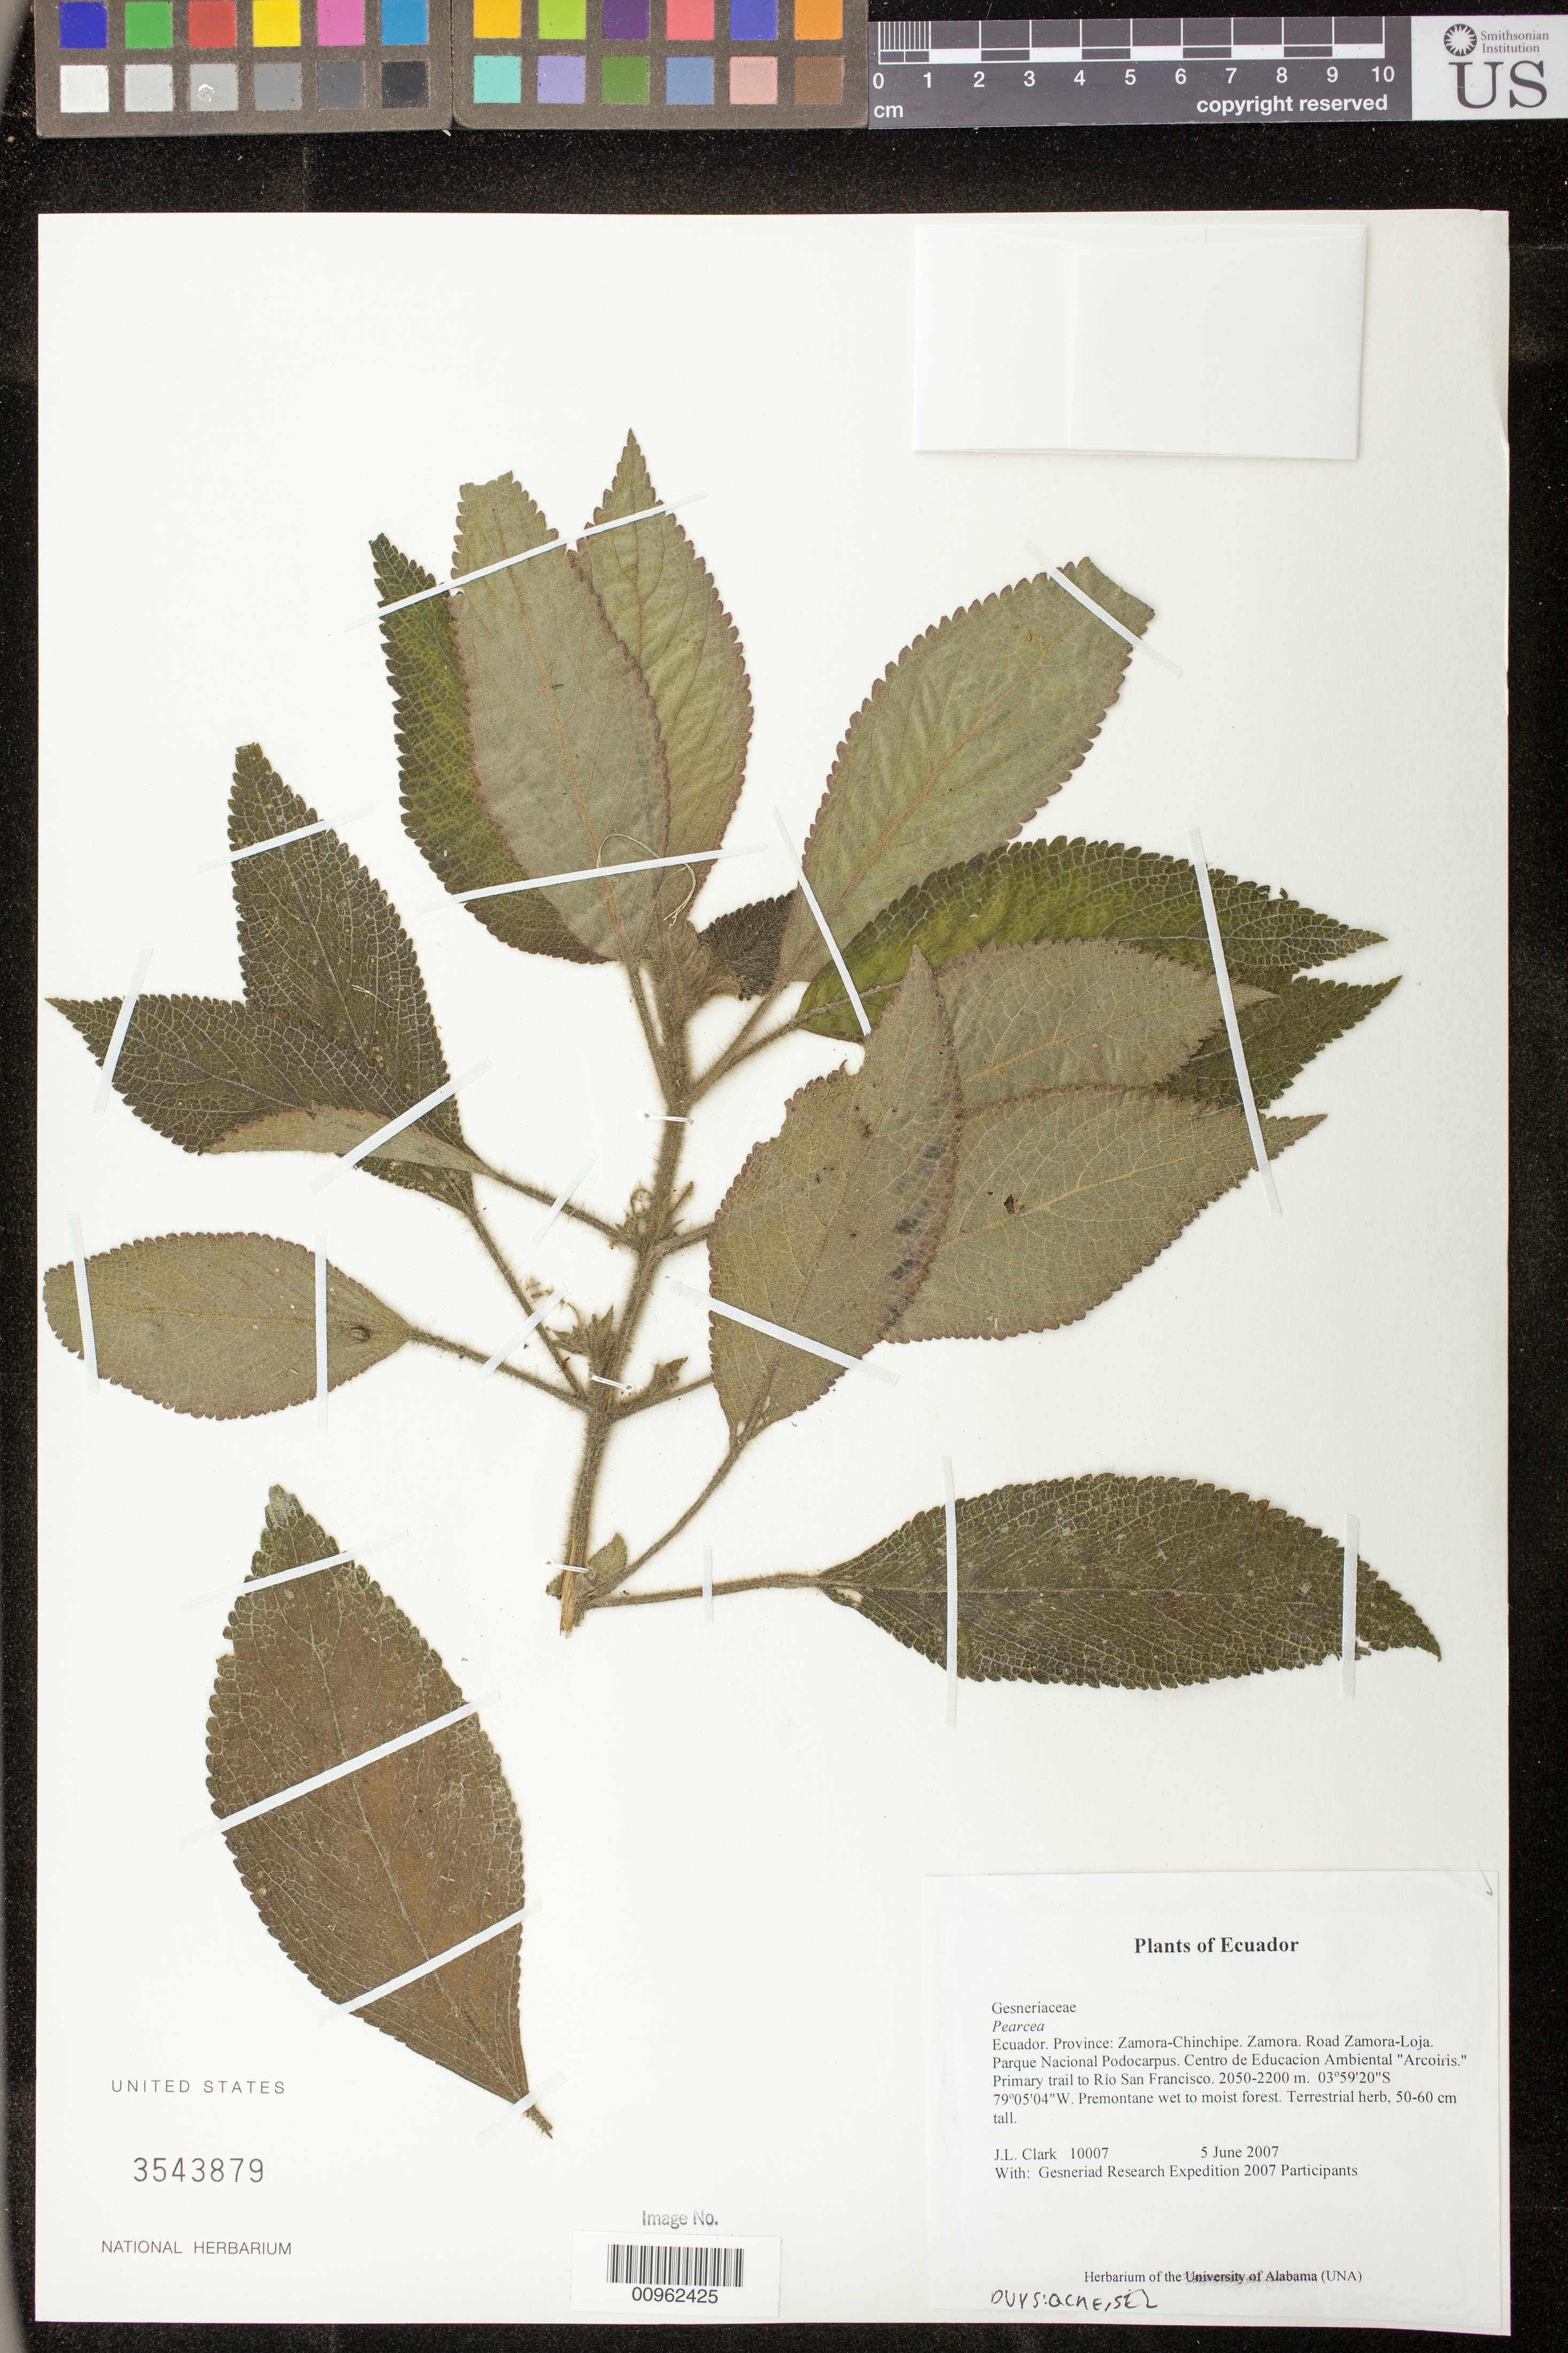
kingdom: Plantae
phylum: Tracheophyta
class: Magnoliopsida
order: Lamiales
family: Gesneriaceae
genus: Pearcea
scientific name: Pearcea sprucei var. sprucei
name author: (Britton ex Rusby) L.P. Kvist & L.E. Skog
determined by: Skog, Laurence E.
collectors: J. L. Clark & Gesneriad Research Expedition 2007 Participants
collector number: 10007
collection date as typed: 05 Jun 2007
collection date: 2007-06-05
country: Ecuador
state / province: Zamora-Chinchipe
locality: Zamora. Road Zamora-Loja. Parque Nacional Podocarpus. Centro de Educacion Ambiental "Arcoiris." Primary trail to Río San Francisco.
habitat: Premontane wet to moist forest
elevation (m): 2050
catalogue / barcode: US 3543879